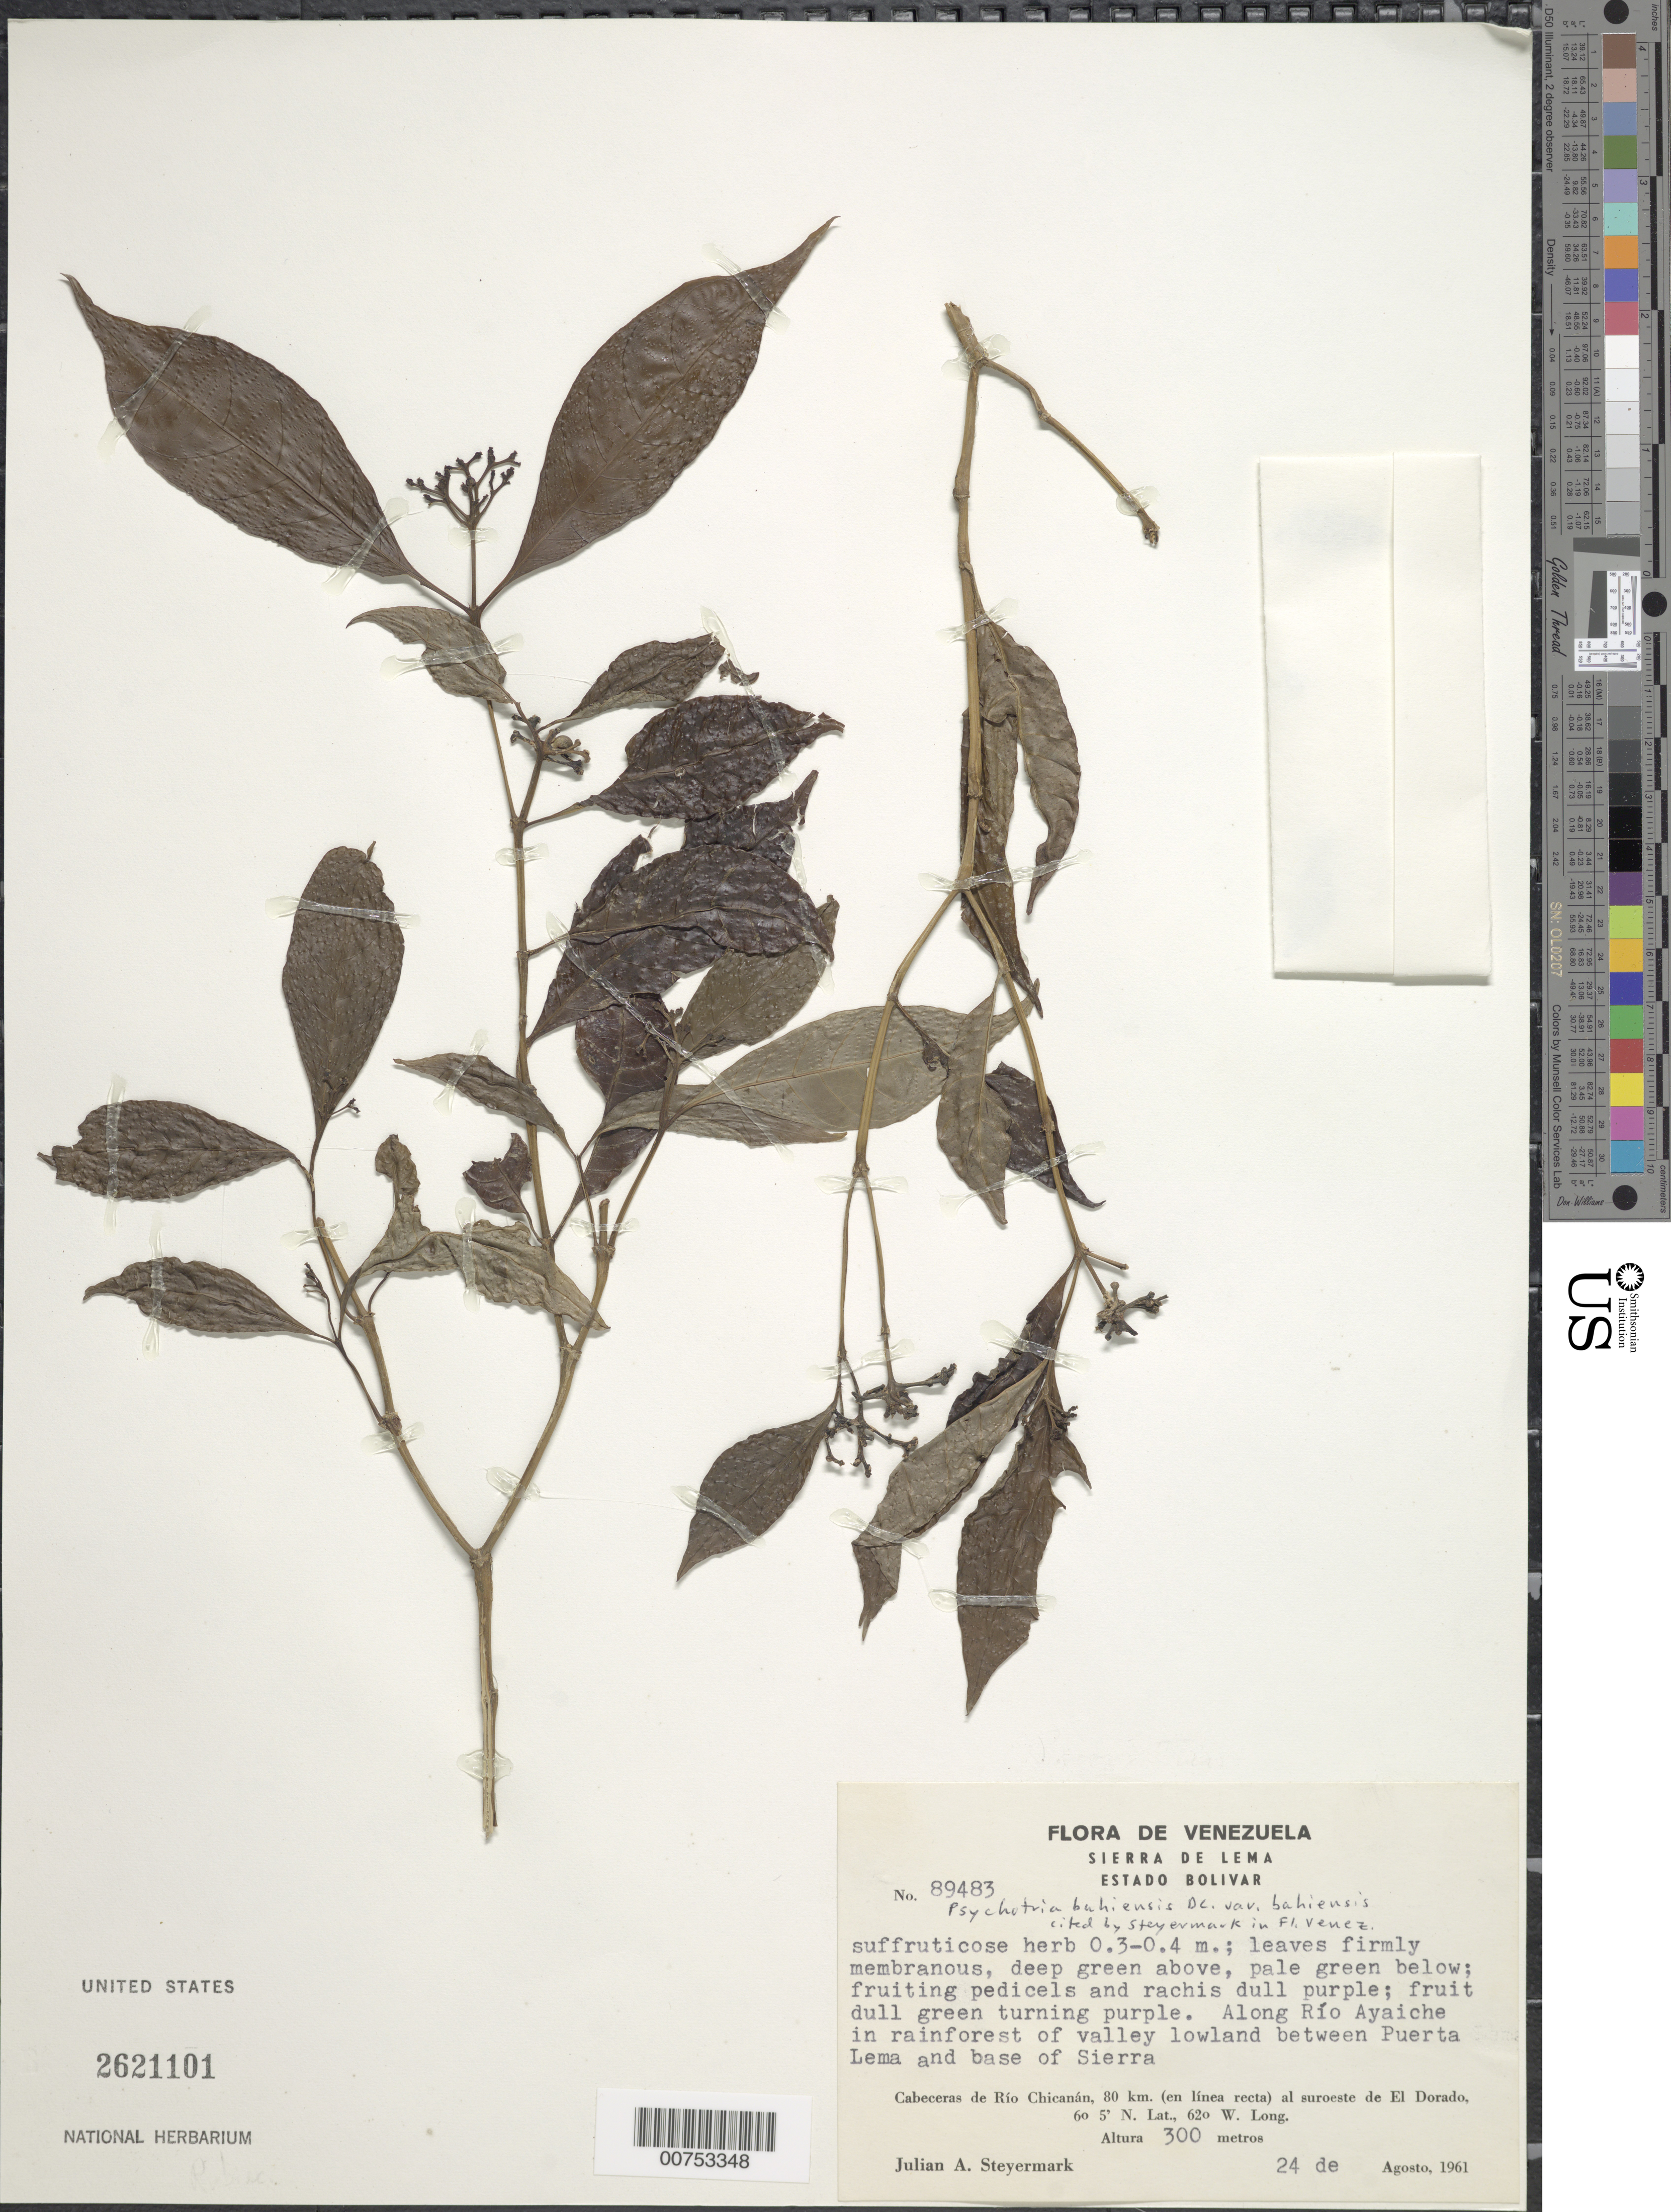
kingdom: Plantae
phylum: Tracheophyta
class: Magnoliopsida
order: Gentianales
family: Rubiaceae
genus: Psychotria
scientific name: Psychotria bahiensis var. bahiensis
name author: DC.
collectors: J. Steyermark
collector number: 89483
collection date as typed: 24-Aug-61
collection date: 1961-08-24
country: Venezuela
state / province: Bolívar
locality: Sierra de Lema, Cabaceras de Río Chicanan, 80 km in straight line to SW of El Dorado, between Río Chicanan and Río Ayaiche, between Puerta Lema and base of Sierra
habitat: Rainforest in valley lowland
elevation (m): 300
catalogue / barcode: US 2621101